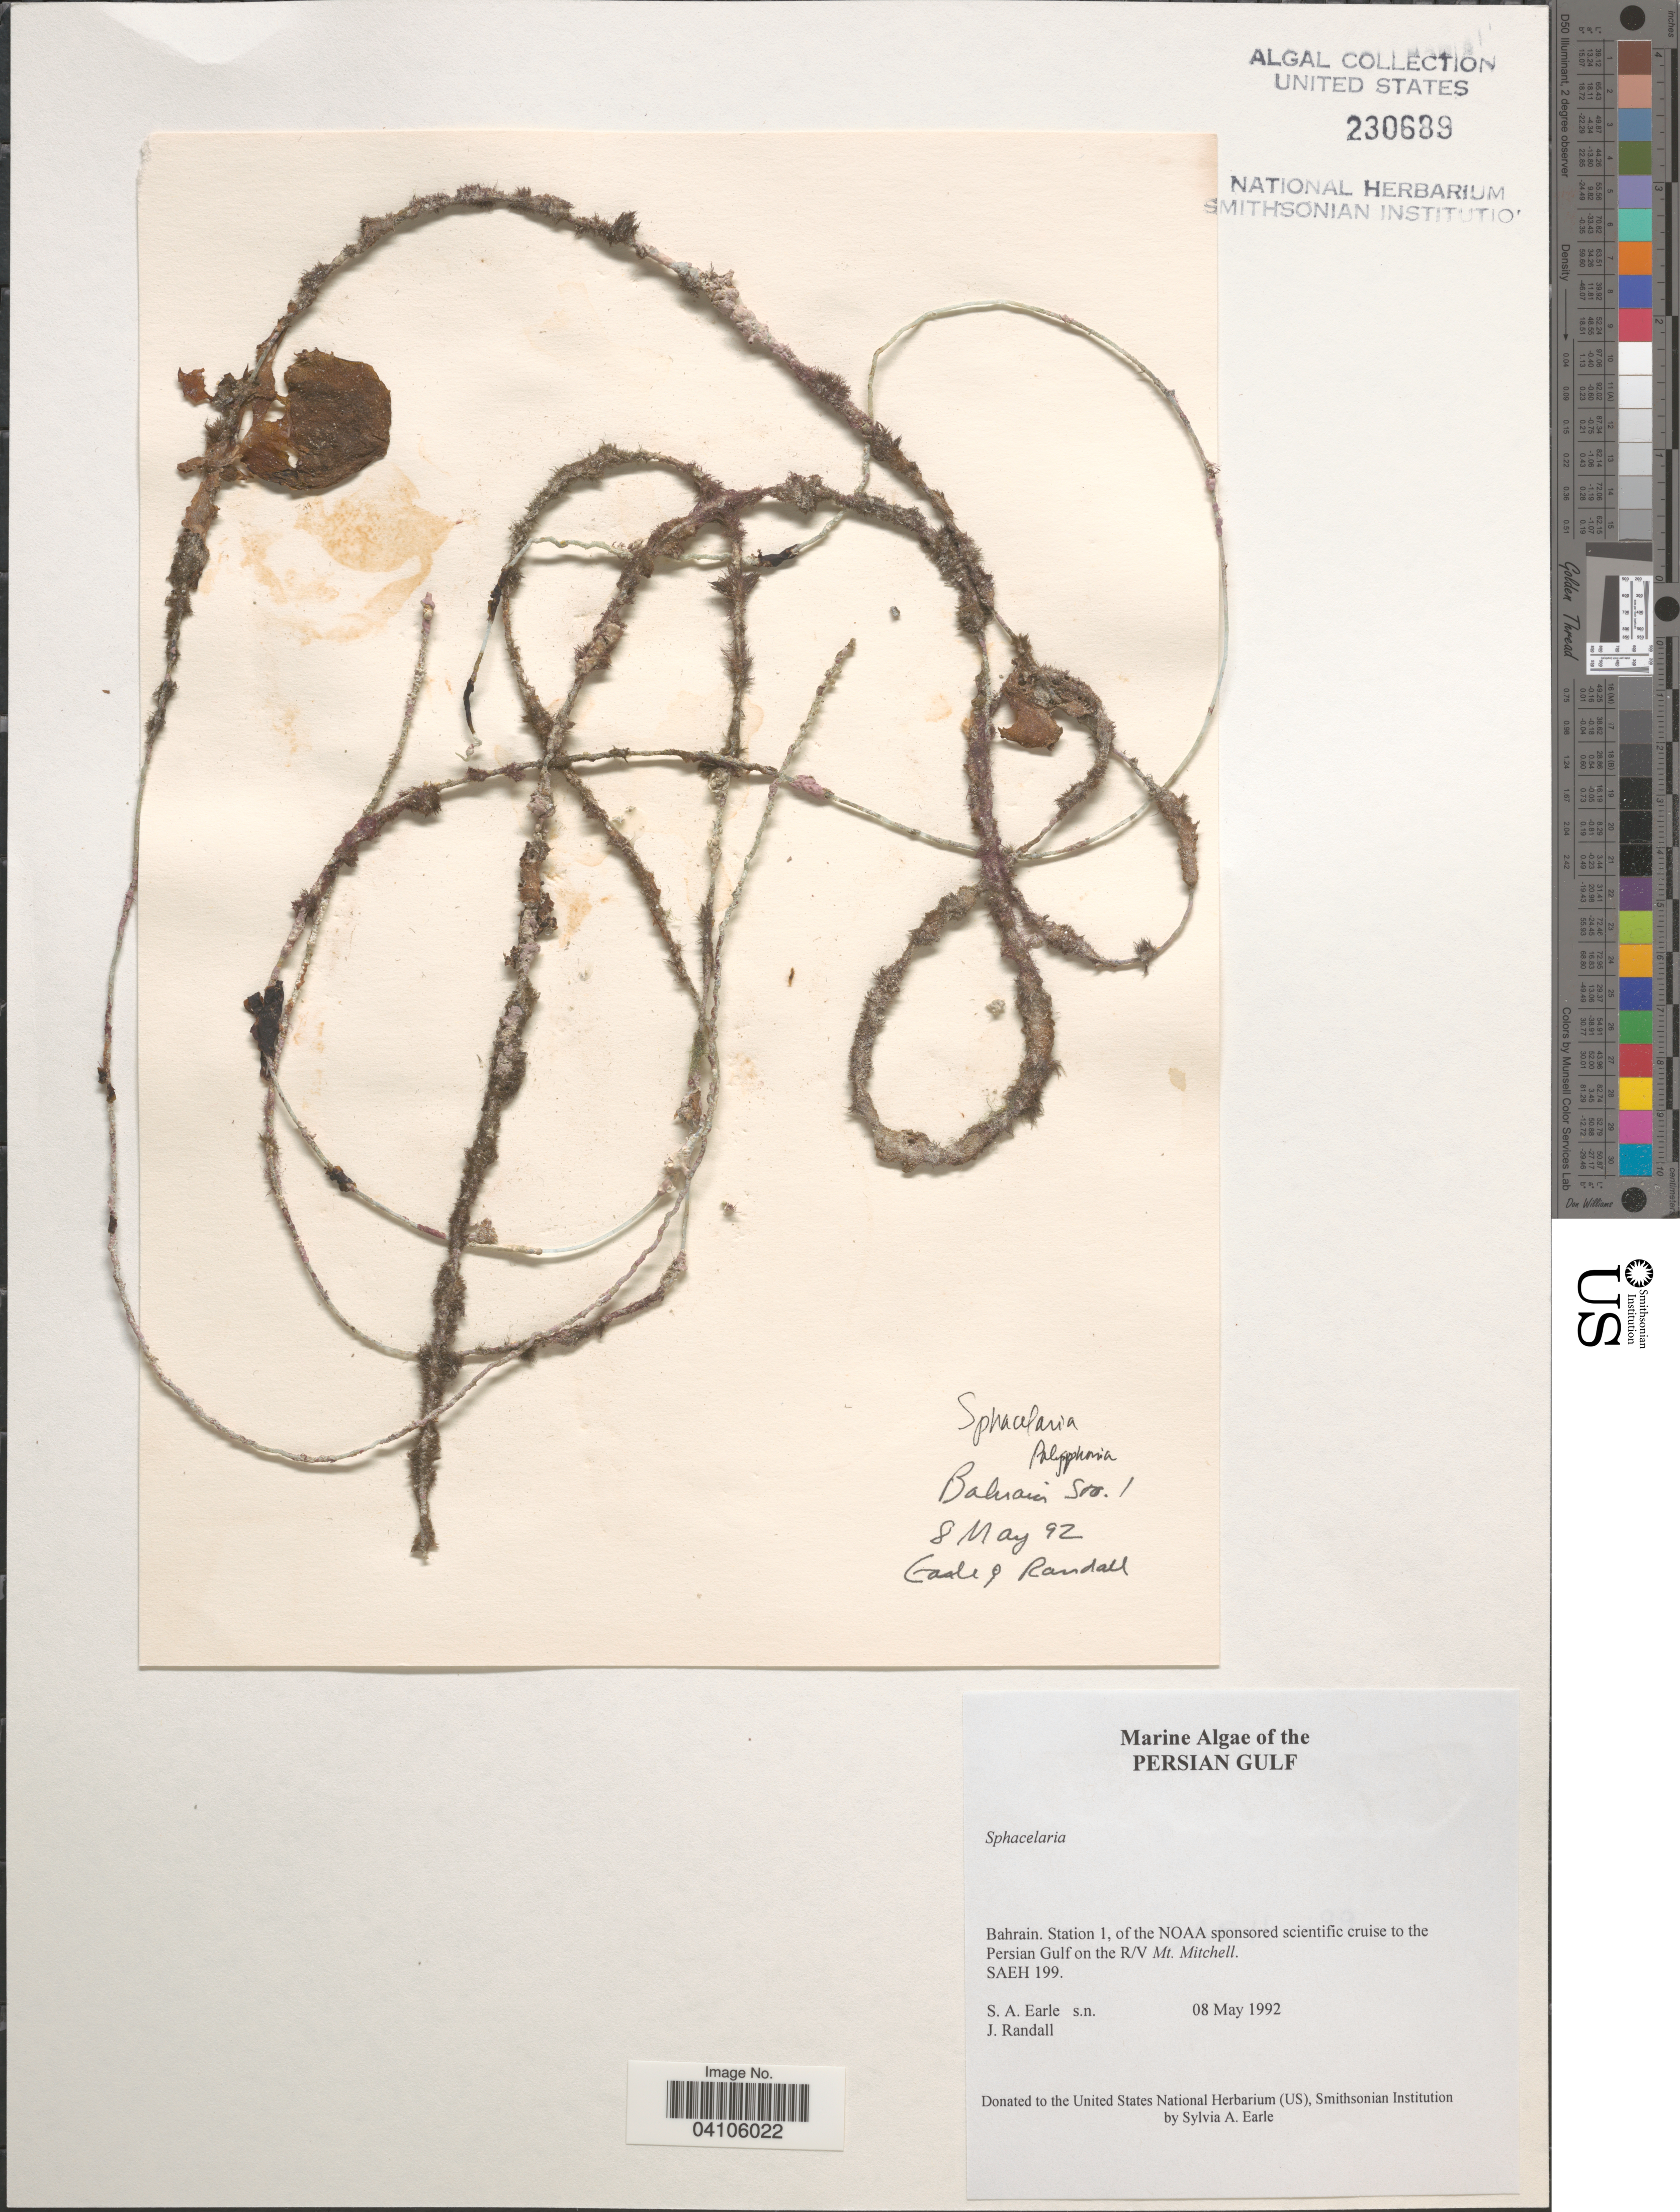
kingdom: Chromista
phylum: Ochrophyta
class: Phaeophyceae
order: Sphacelariales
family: Sphacelariaceae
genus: Sphacelaria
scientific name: Sphacelaria sp.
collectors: S. A. Earle & J. Randall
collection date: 1992-05-08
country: Bahrain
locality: Persian Gulf. Station 1, of the NOAA sponsored scientific cruise to the Persian Gulf on the R/V Mt. Mitchell.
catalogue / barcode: US 230689